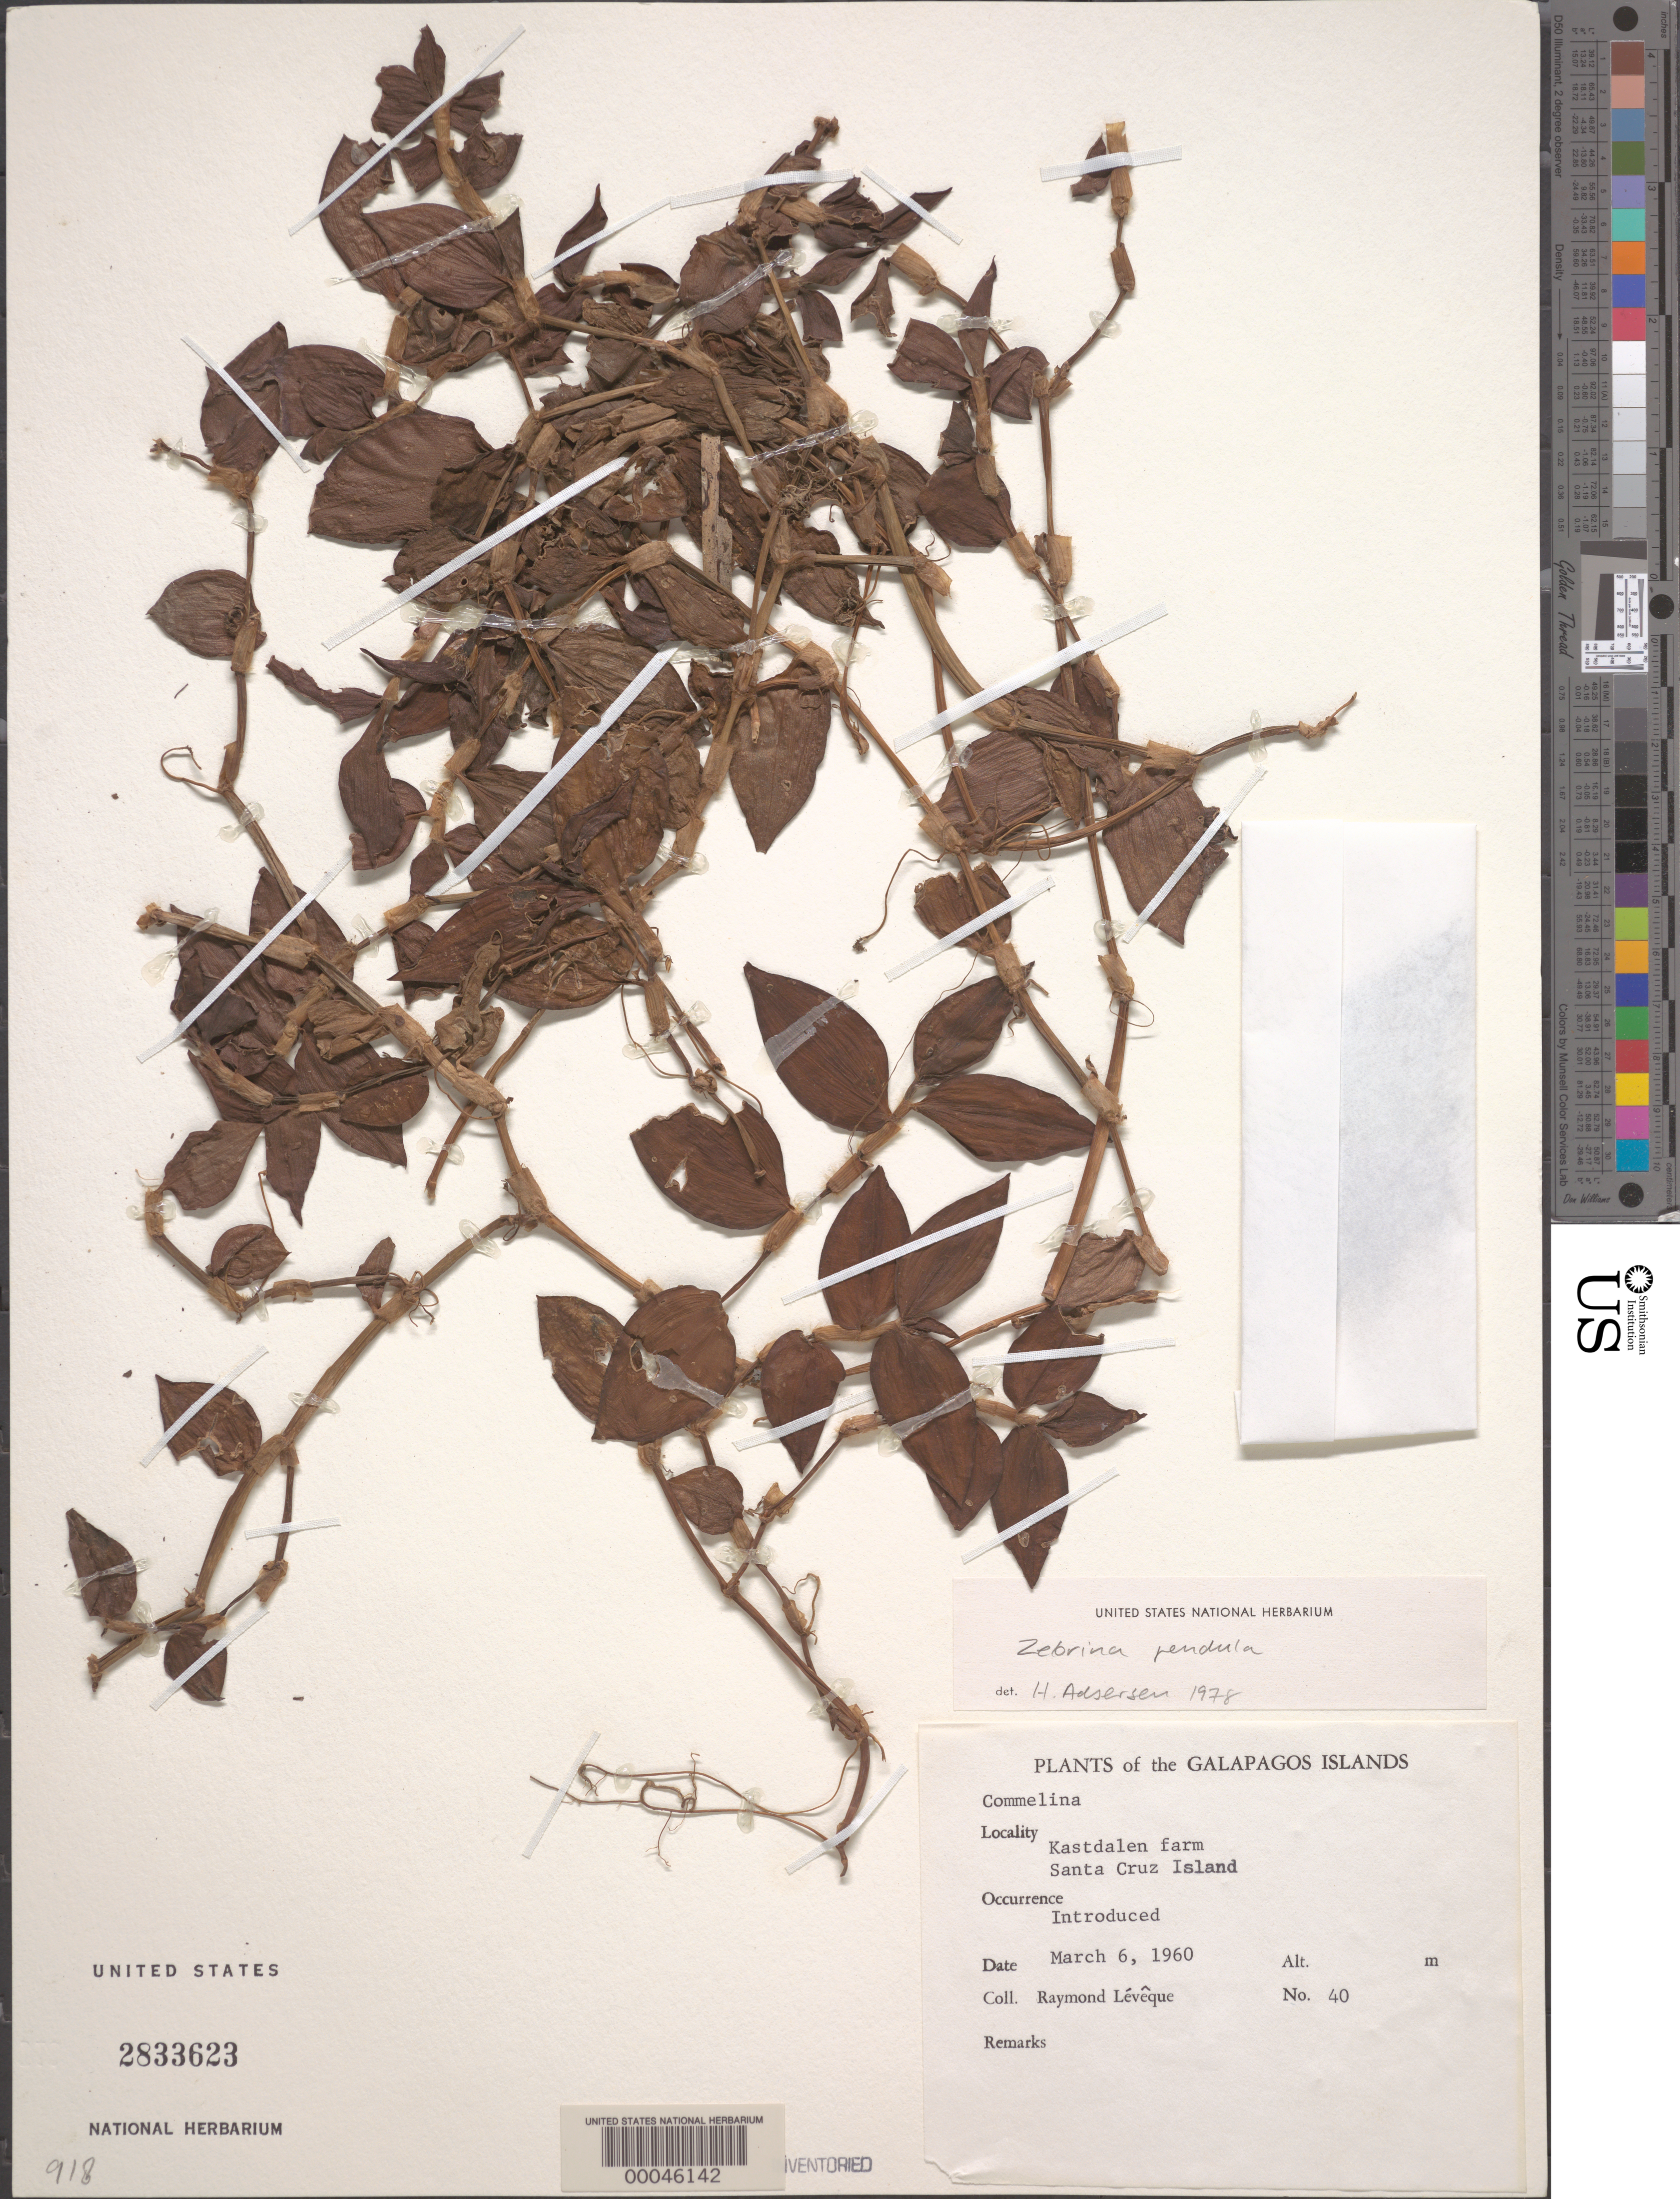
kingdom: Plantae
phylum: Tracheophyta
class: Liliopsida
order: Commelinales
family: Commelinaceae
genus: Tradescantia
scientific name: Tradescantia zebrina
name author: Bosse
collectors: R. Lévêque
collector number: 40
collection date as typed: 06 Mar 1960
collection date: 1960-03-06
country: Ecuador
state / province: Colón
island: Santa Cruz [Indefatigable, Chaves]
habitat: Farm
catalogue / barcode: US 2833623